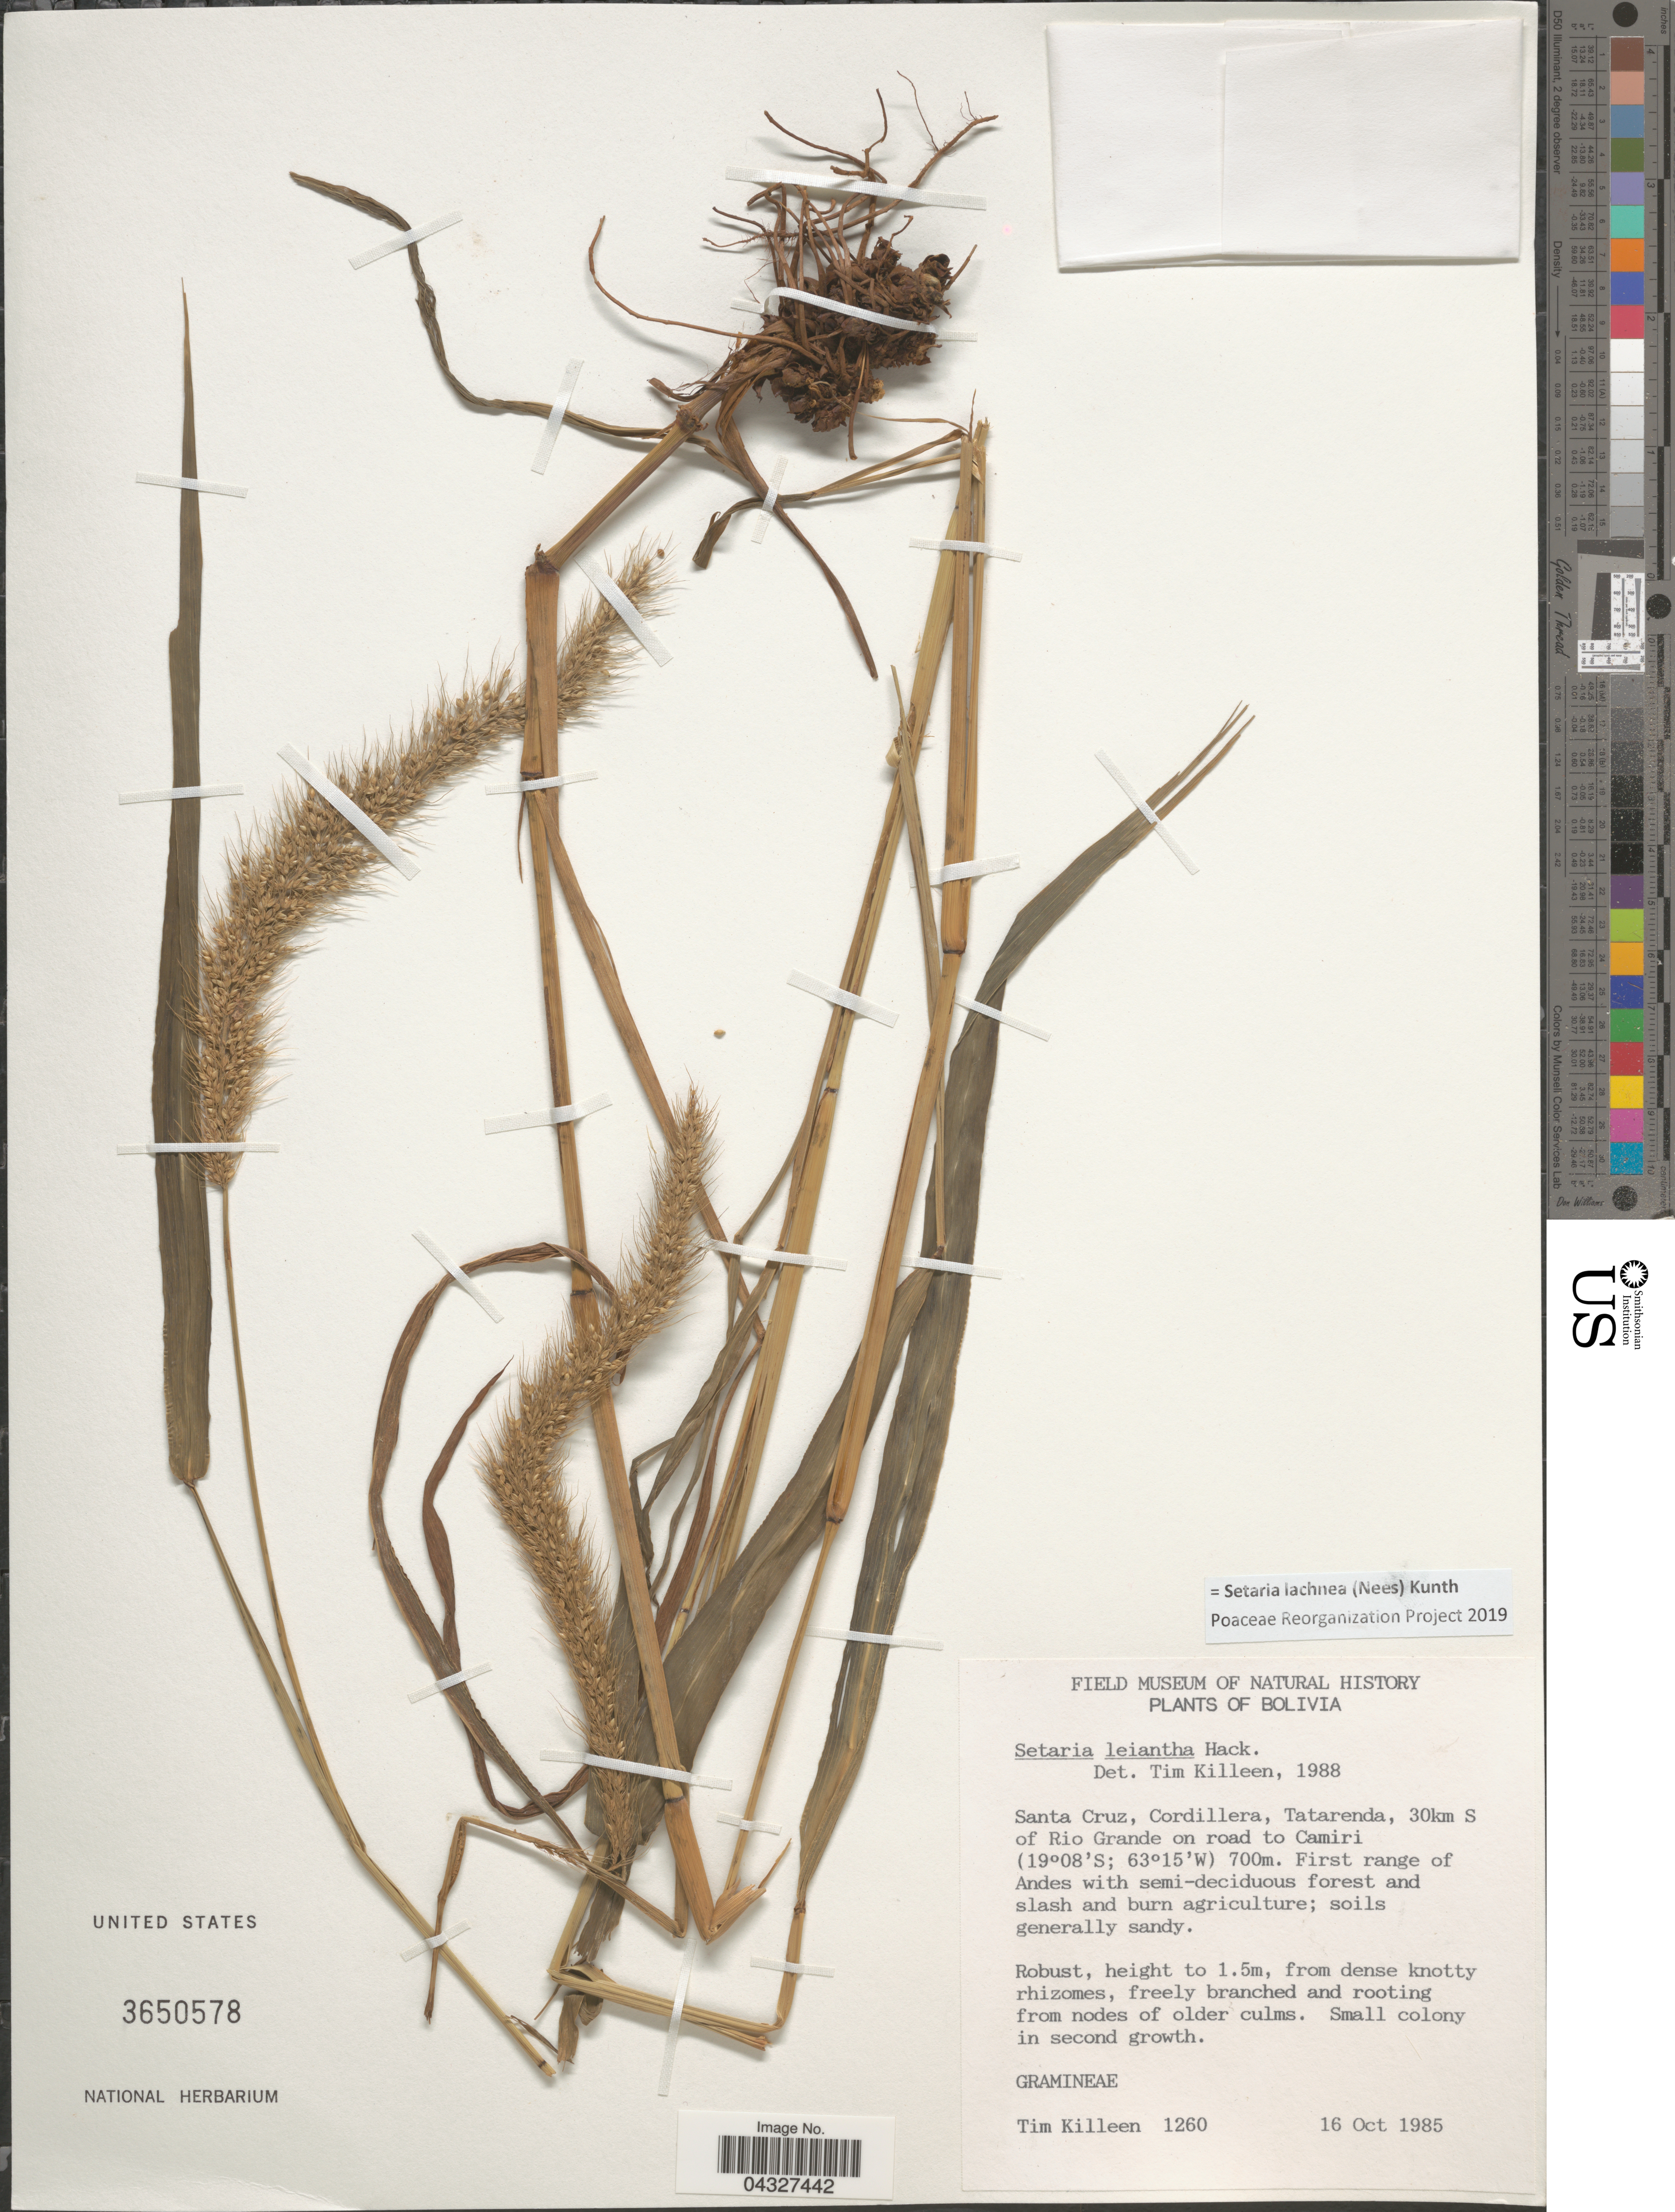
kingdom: Plantae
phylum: Tracheophyta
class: Liliopsida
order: Poales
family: Poaceae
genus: Setaria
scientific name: Setaria lachnea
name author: (Nees) Kunth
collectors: T. J. Killeen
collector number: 1260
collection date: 1985-10-16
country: Bolivia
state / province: Santa Cruz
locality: Cordillera, Tatarenda, 30km S of Rio Grande on road to Camiri. First range of Andes.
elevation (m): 700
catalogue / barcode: US 3650578